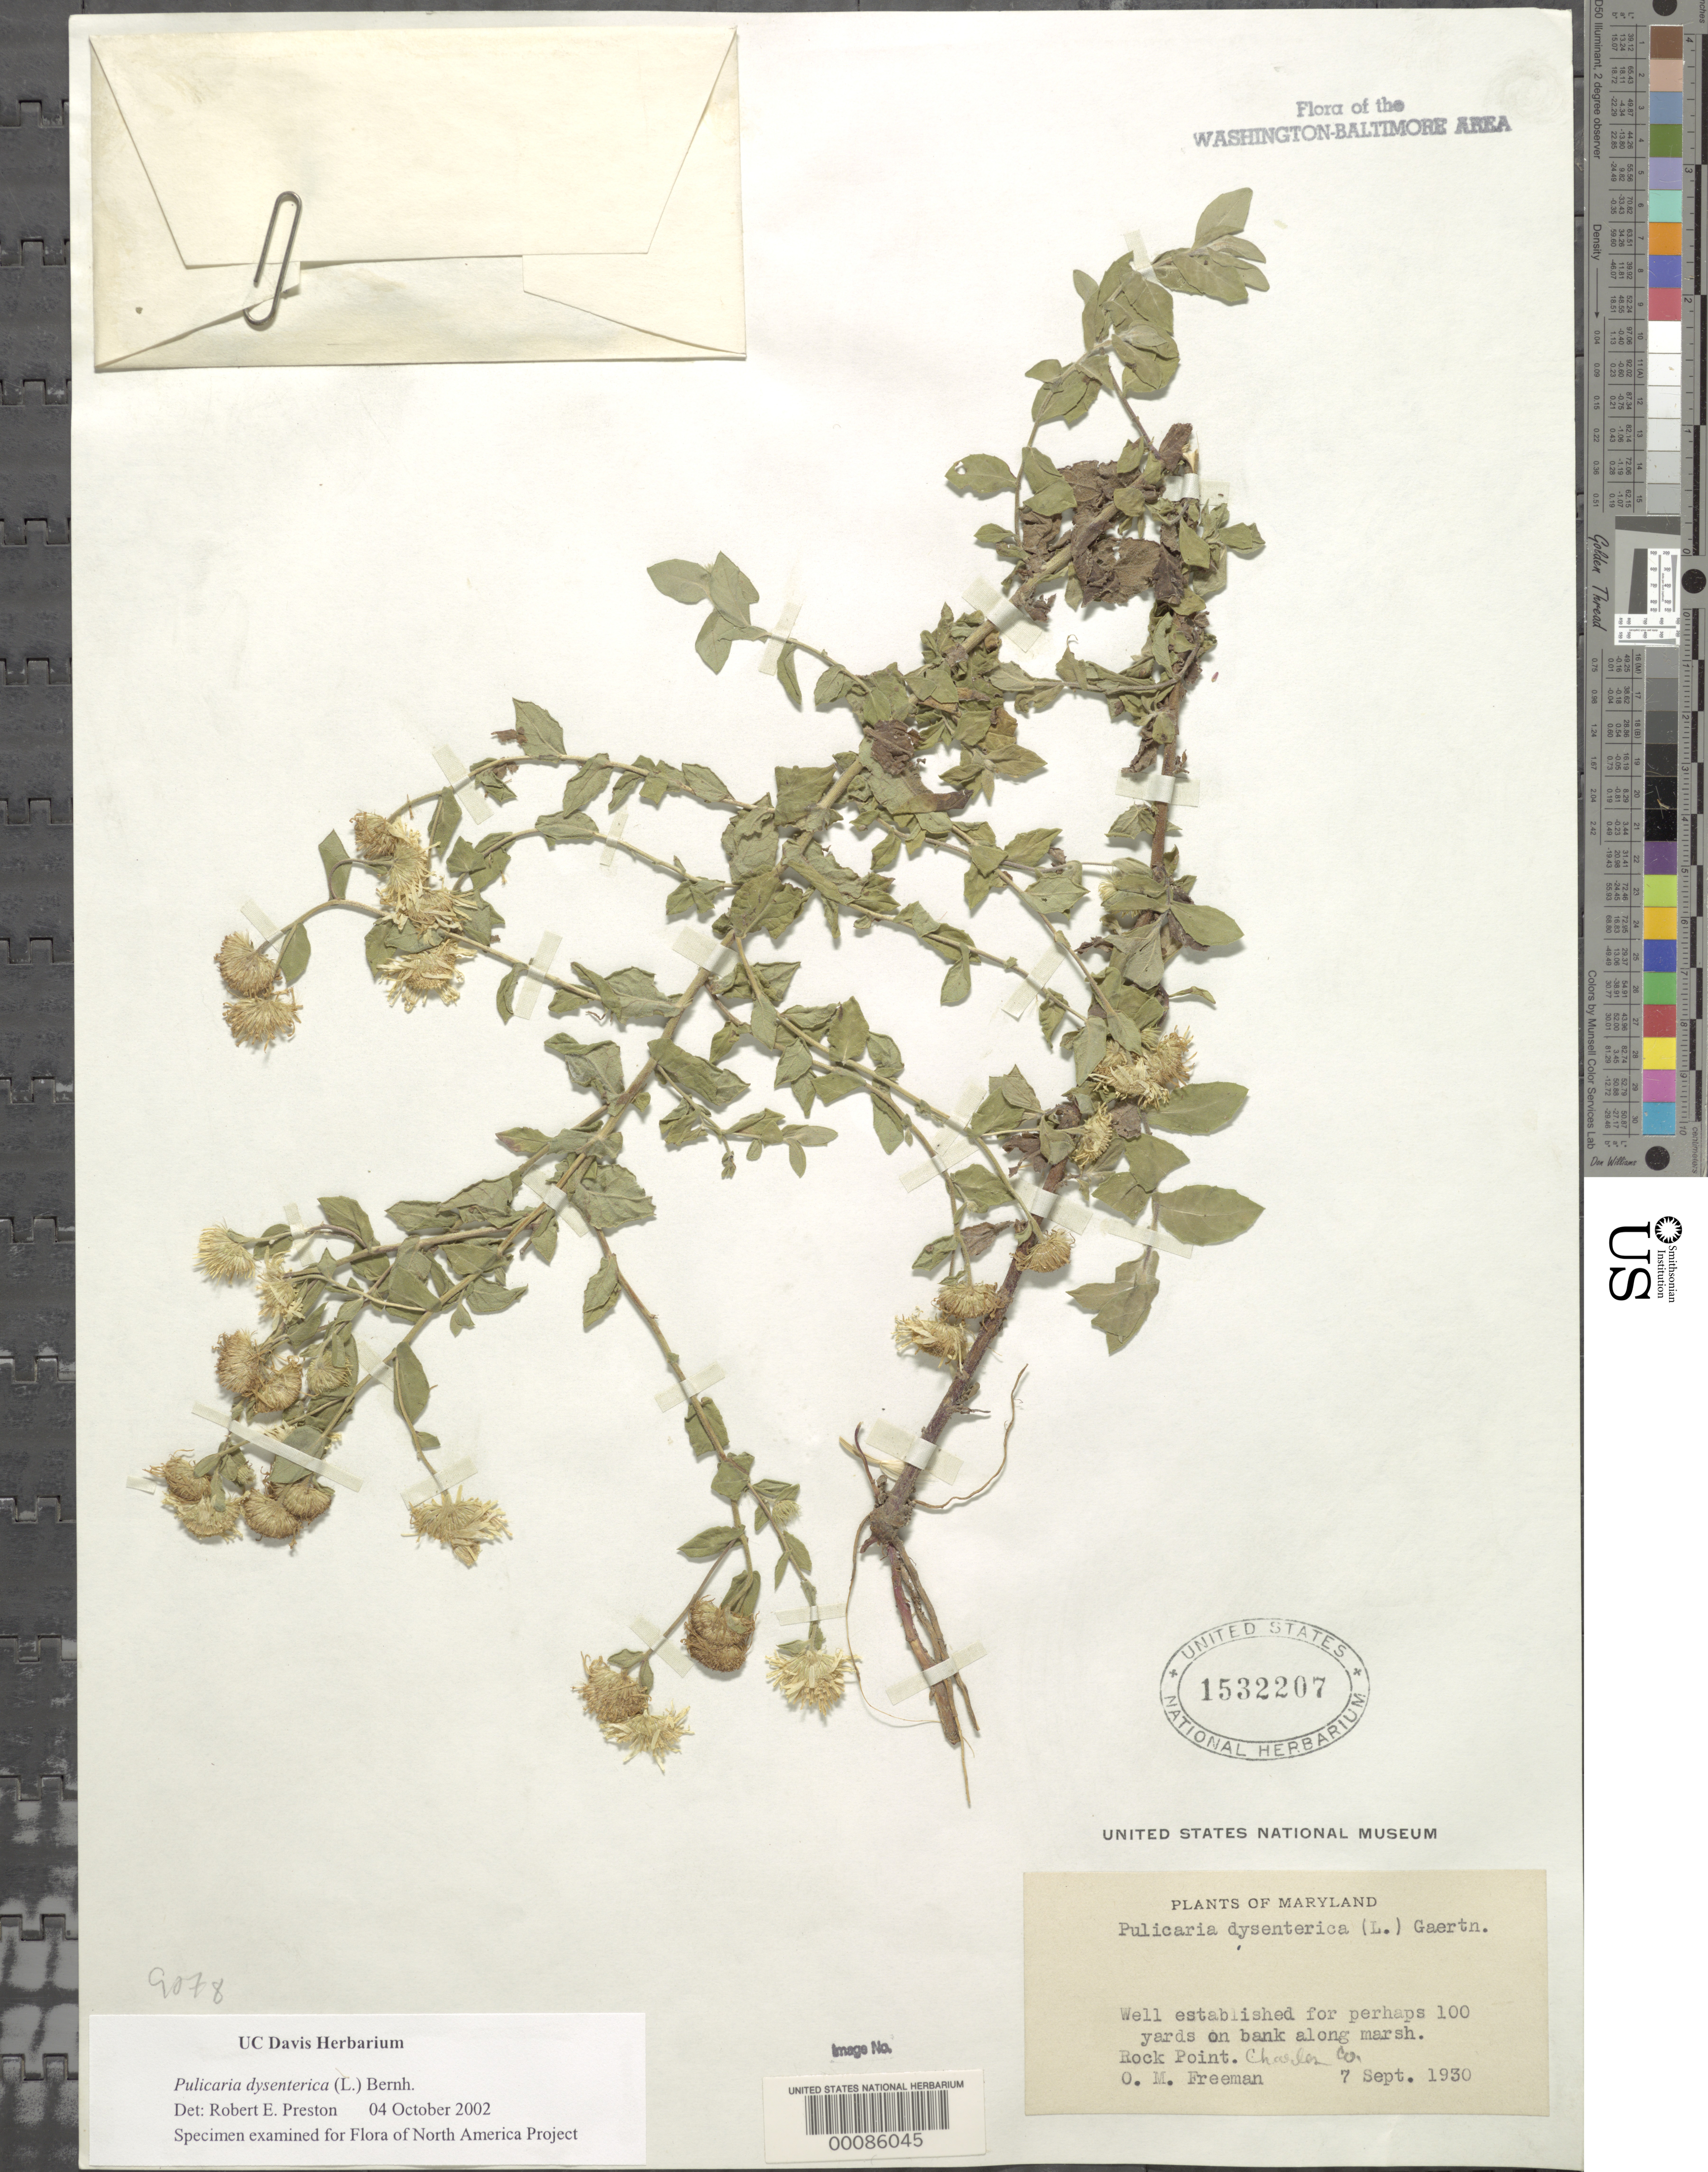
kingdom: Plantae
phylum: Tracheophyta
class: Magnoliopsida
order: Asterales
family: Asteraceae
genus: Pulicaria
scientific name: Pulicaria dysenterica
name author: (L.) Bernh.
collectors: O. Freeman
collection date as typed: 07 Sep 1930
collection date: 1930-09-07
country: United States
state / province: Maryland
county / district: Charles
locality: Rock Point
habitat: Salt marsh edge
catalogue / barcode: US 1532207